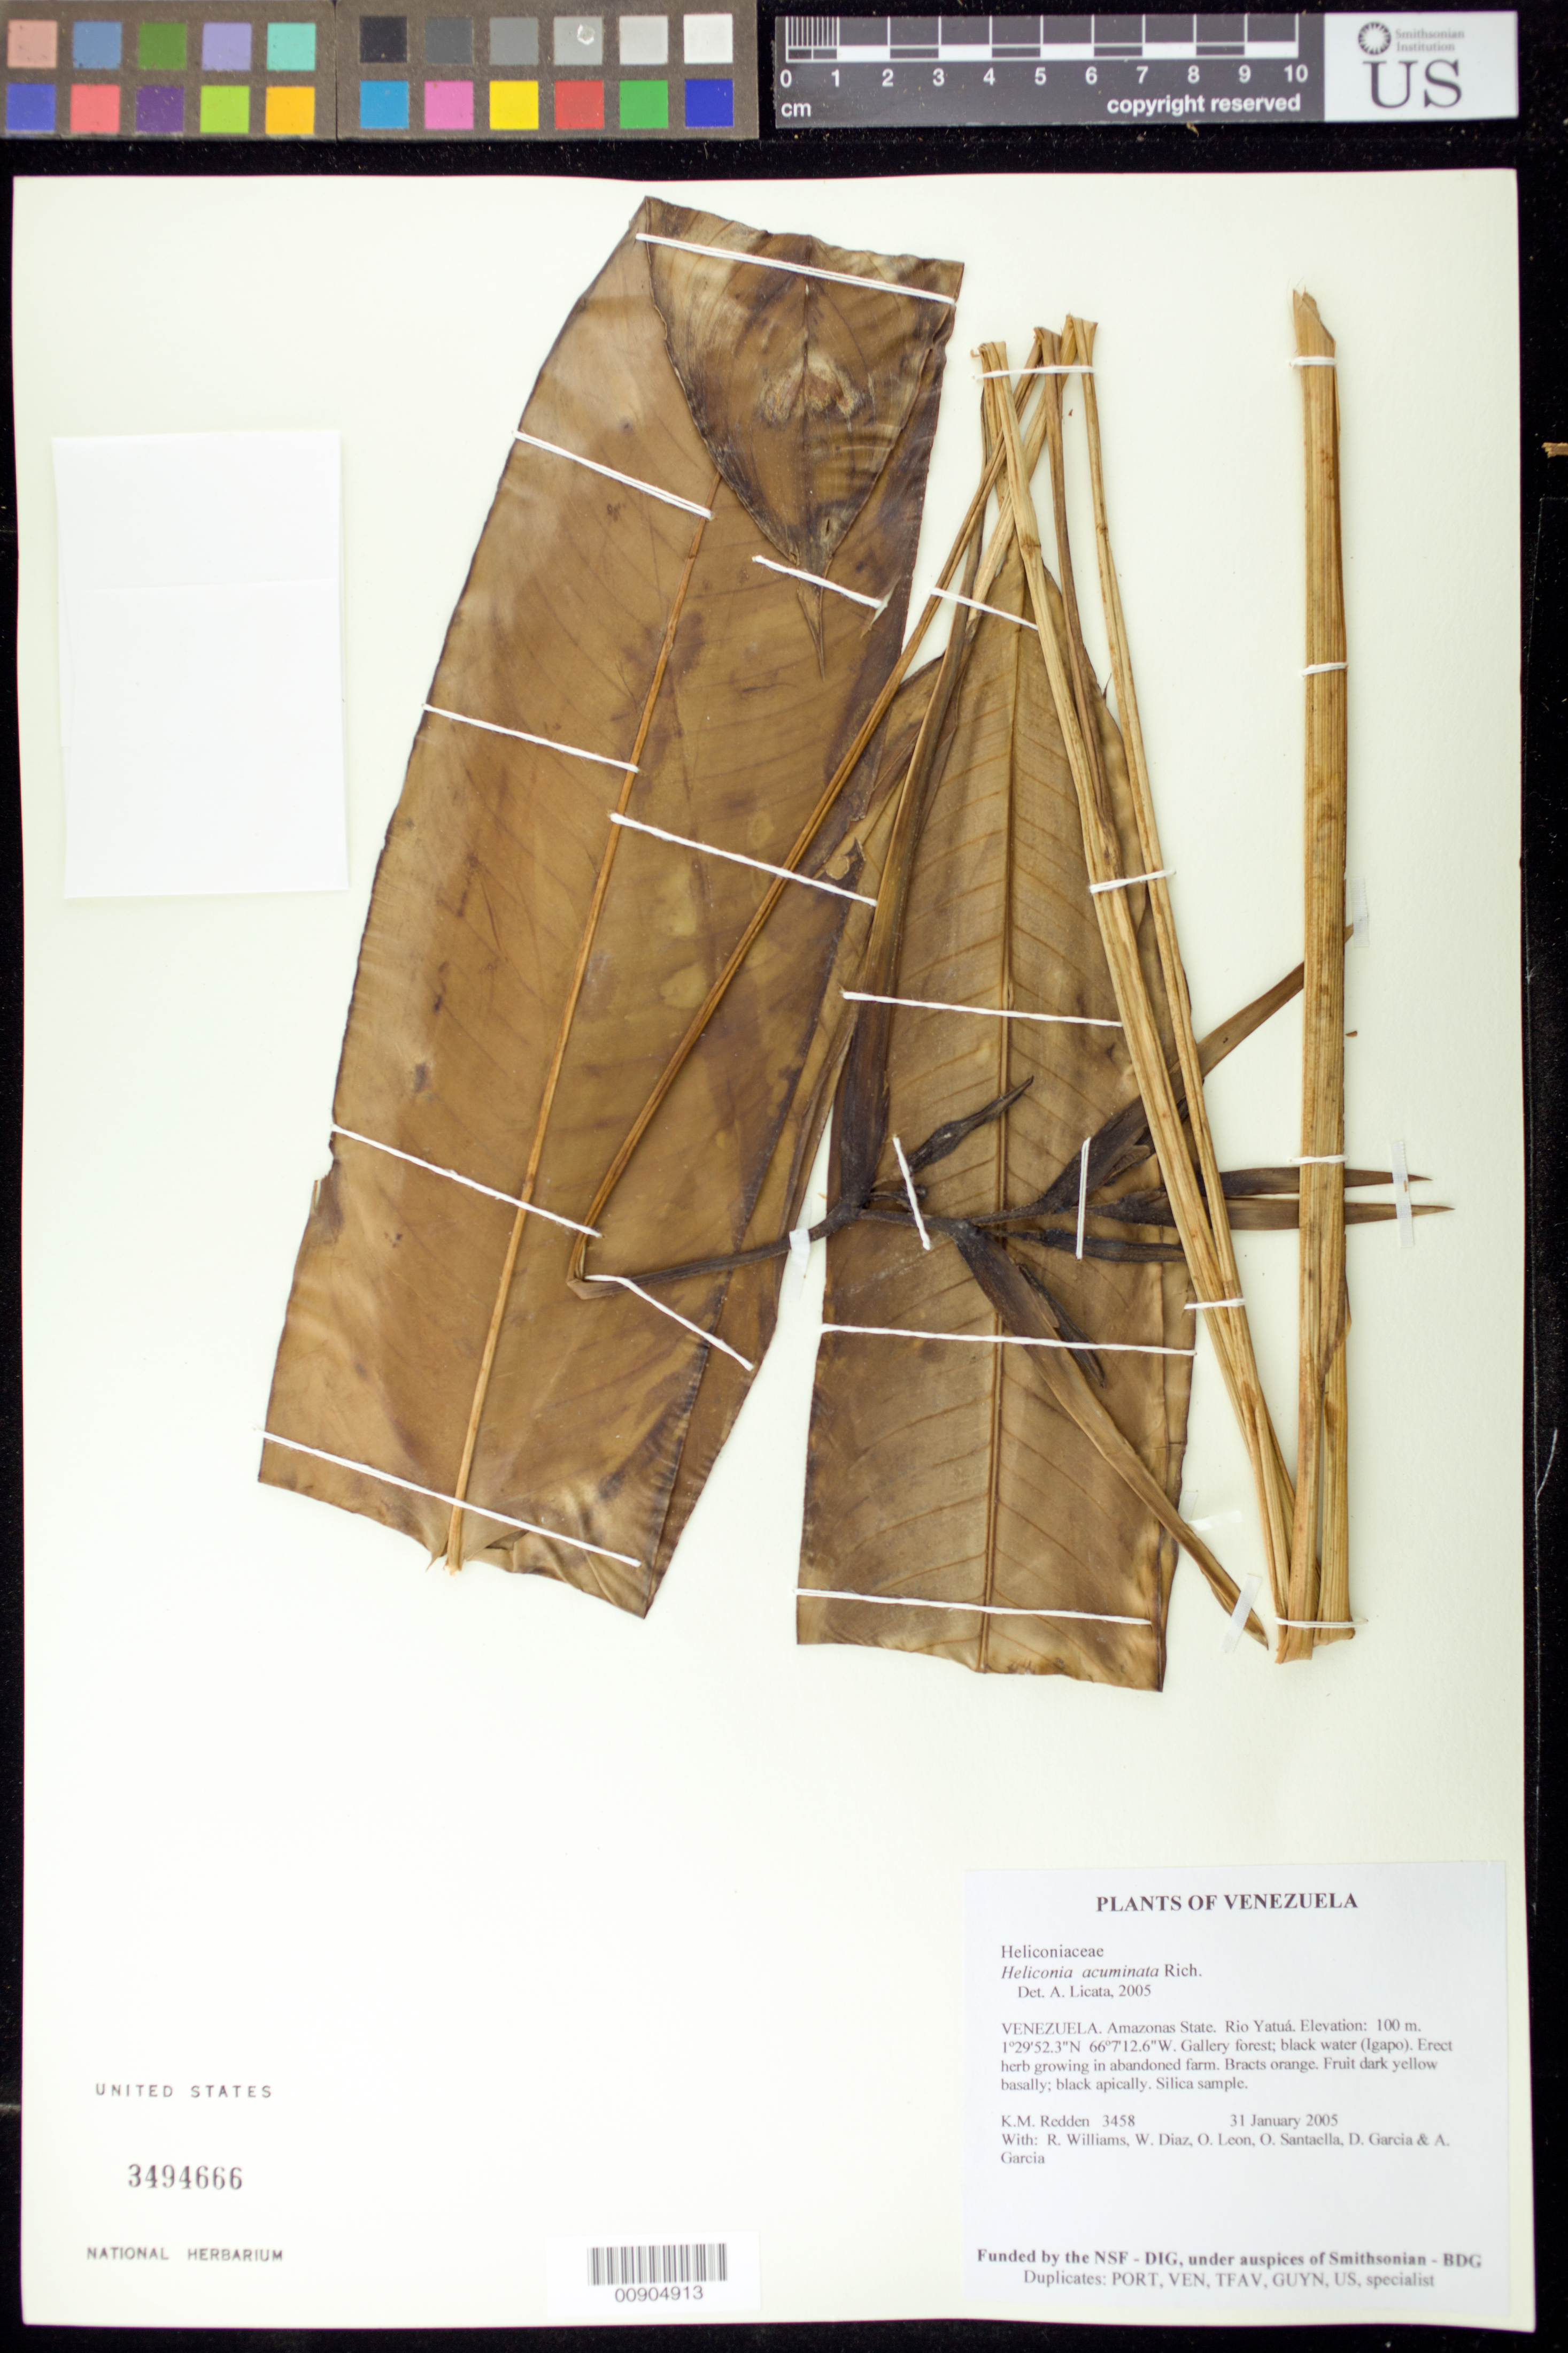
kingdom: Plantae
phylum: Tracheophyta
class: Liliopsida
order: Zingiberales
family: Heliconiaceae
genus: Heliconia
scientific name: Heliconia acuminata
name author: A. Rich.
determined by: Licata, A., (PORT), Univ. Nac. Exp. de los Llanos Ezequiel Zamora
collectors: K. M. Redden, R. Williams, W. Díaz P., O. León, O. Santaella, D. Garcia & A. Garcia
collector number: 3458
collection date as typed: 31 January 2005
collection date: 2005-01-31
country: Venezuela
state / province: Amazonas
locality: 12 - Rio Yatuá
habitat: Gallery forest; black water (Igapo)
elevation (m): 100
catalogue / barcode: US 3494666